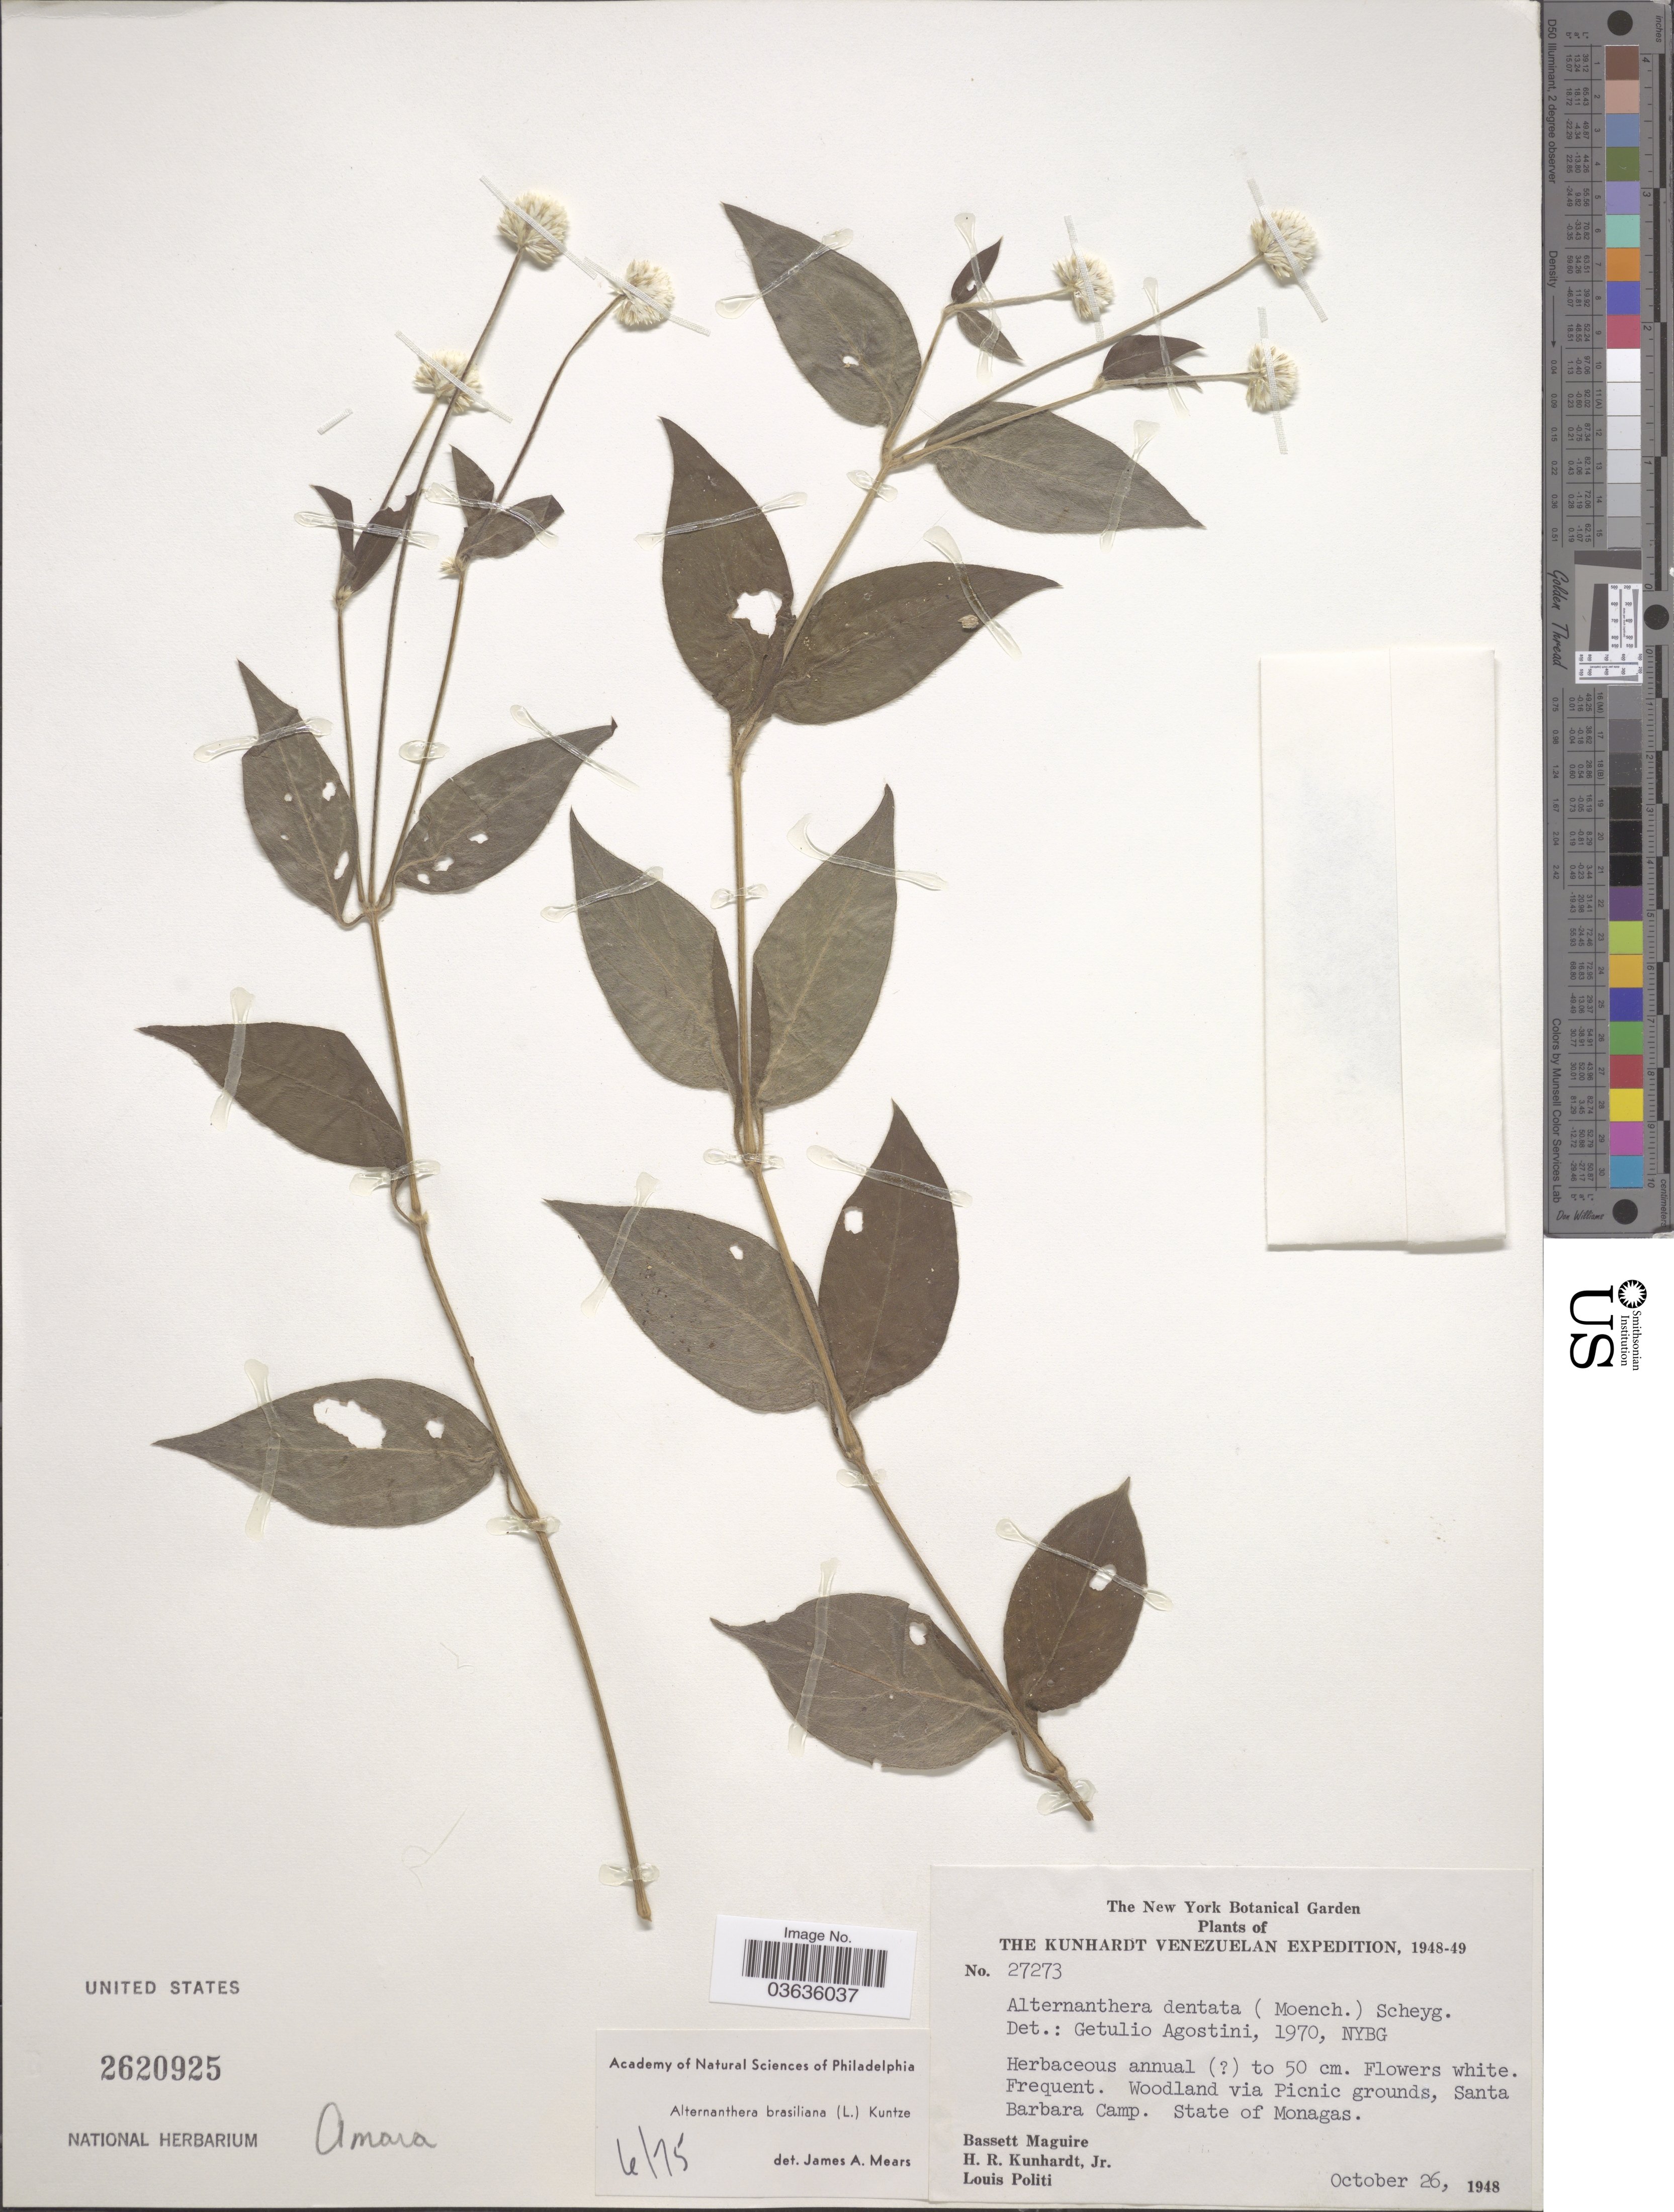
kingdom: Plantae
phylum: Tracheophyta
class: Magnoliopsida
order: Caryophyllales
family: Amaranthaceae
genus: Alternanthera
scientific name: Alternanthera brasiliana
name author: (L.) Kuntze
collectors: B. Maguire, H. Kunhardt & L. Politi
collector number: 27273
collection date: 1948-10-26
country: Venezuela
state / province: Monagas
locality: Woodland via Picnic grounds, Santa Barbara Camp.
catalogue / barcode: US 2620925